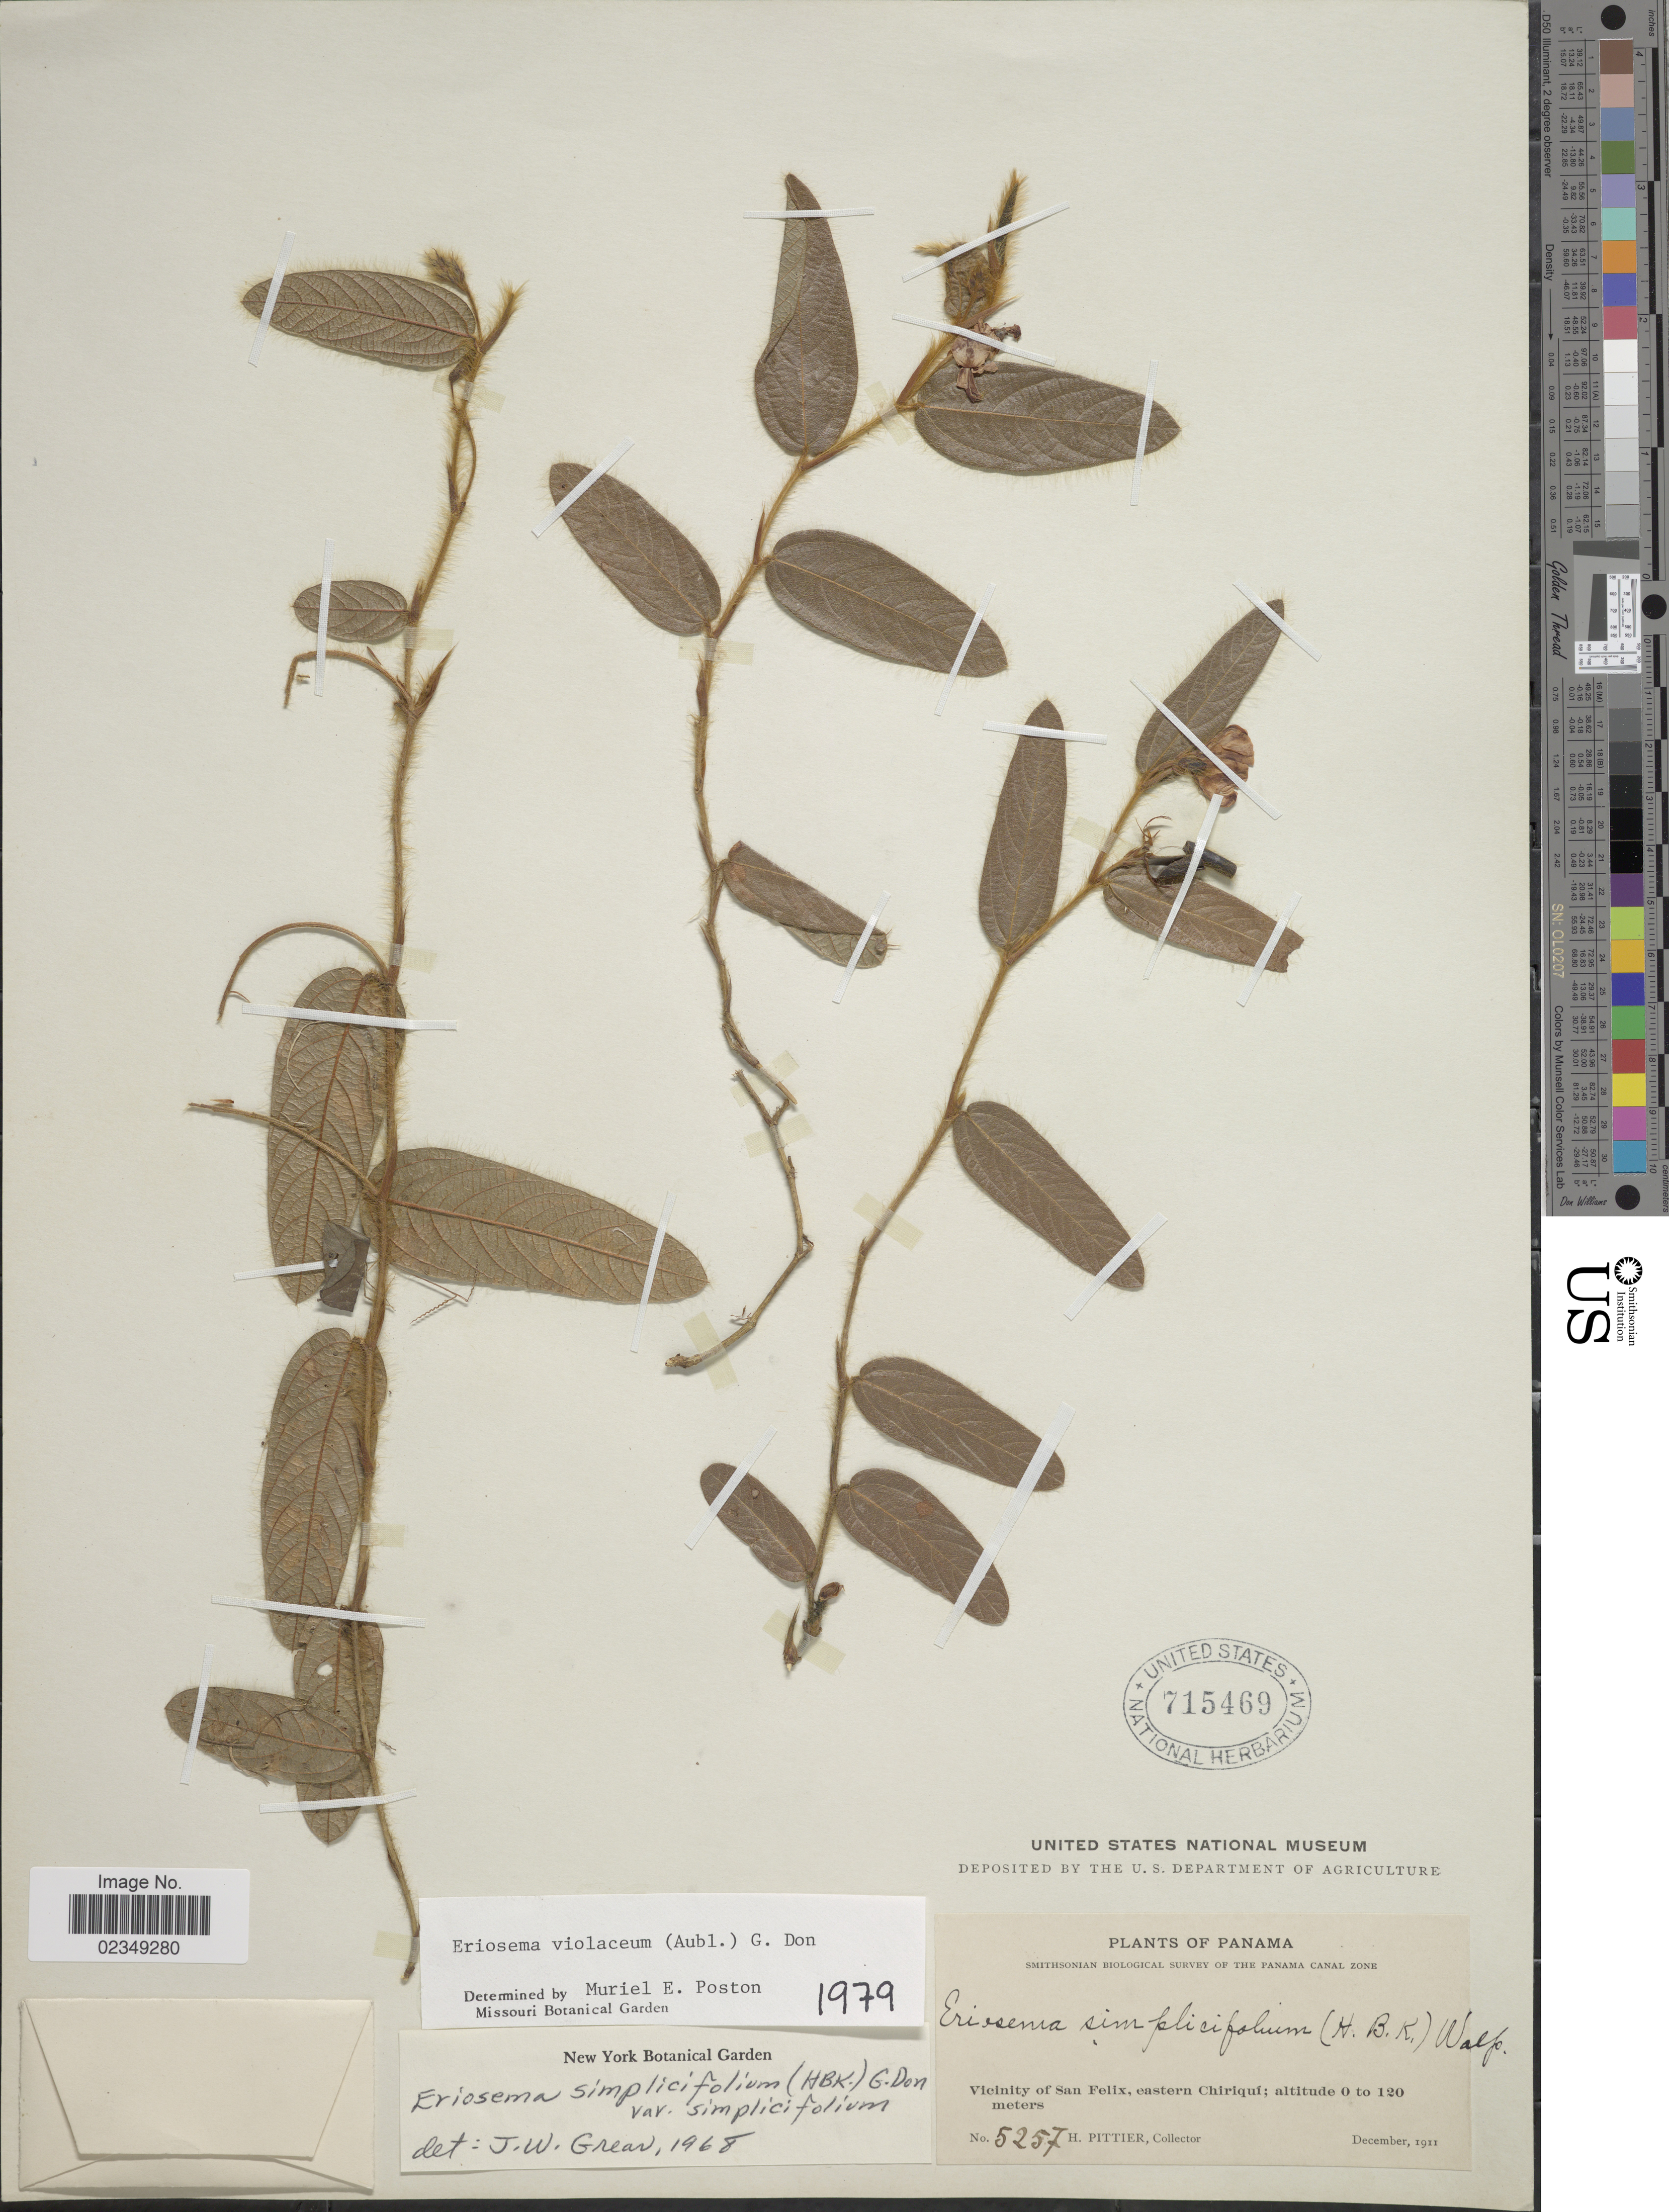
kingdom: Plantae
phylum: Tracheophyta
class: Magnoliopsida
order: Fabales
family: Fabaceae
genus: Eriosema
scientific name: Eriosema violaceum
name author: (Aubl.) G. Don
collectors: H. F. Pittier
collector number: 5257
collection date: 1911-12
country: Panama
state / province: Chiriqui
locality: Vicinity of San Felix, eastern Chiriqui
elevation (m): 0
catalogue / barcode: US 715469